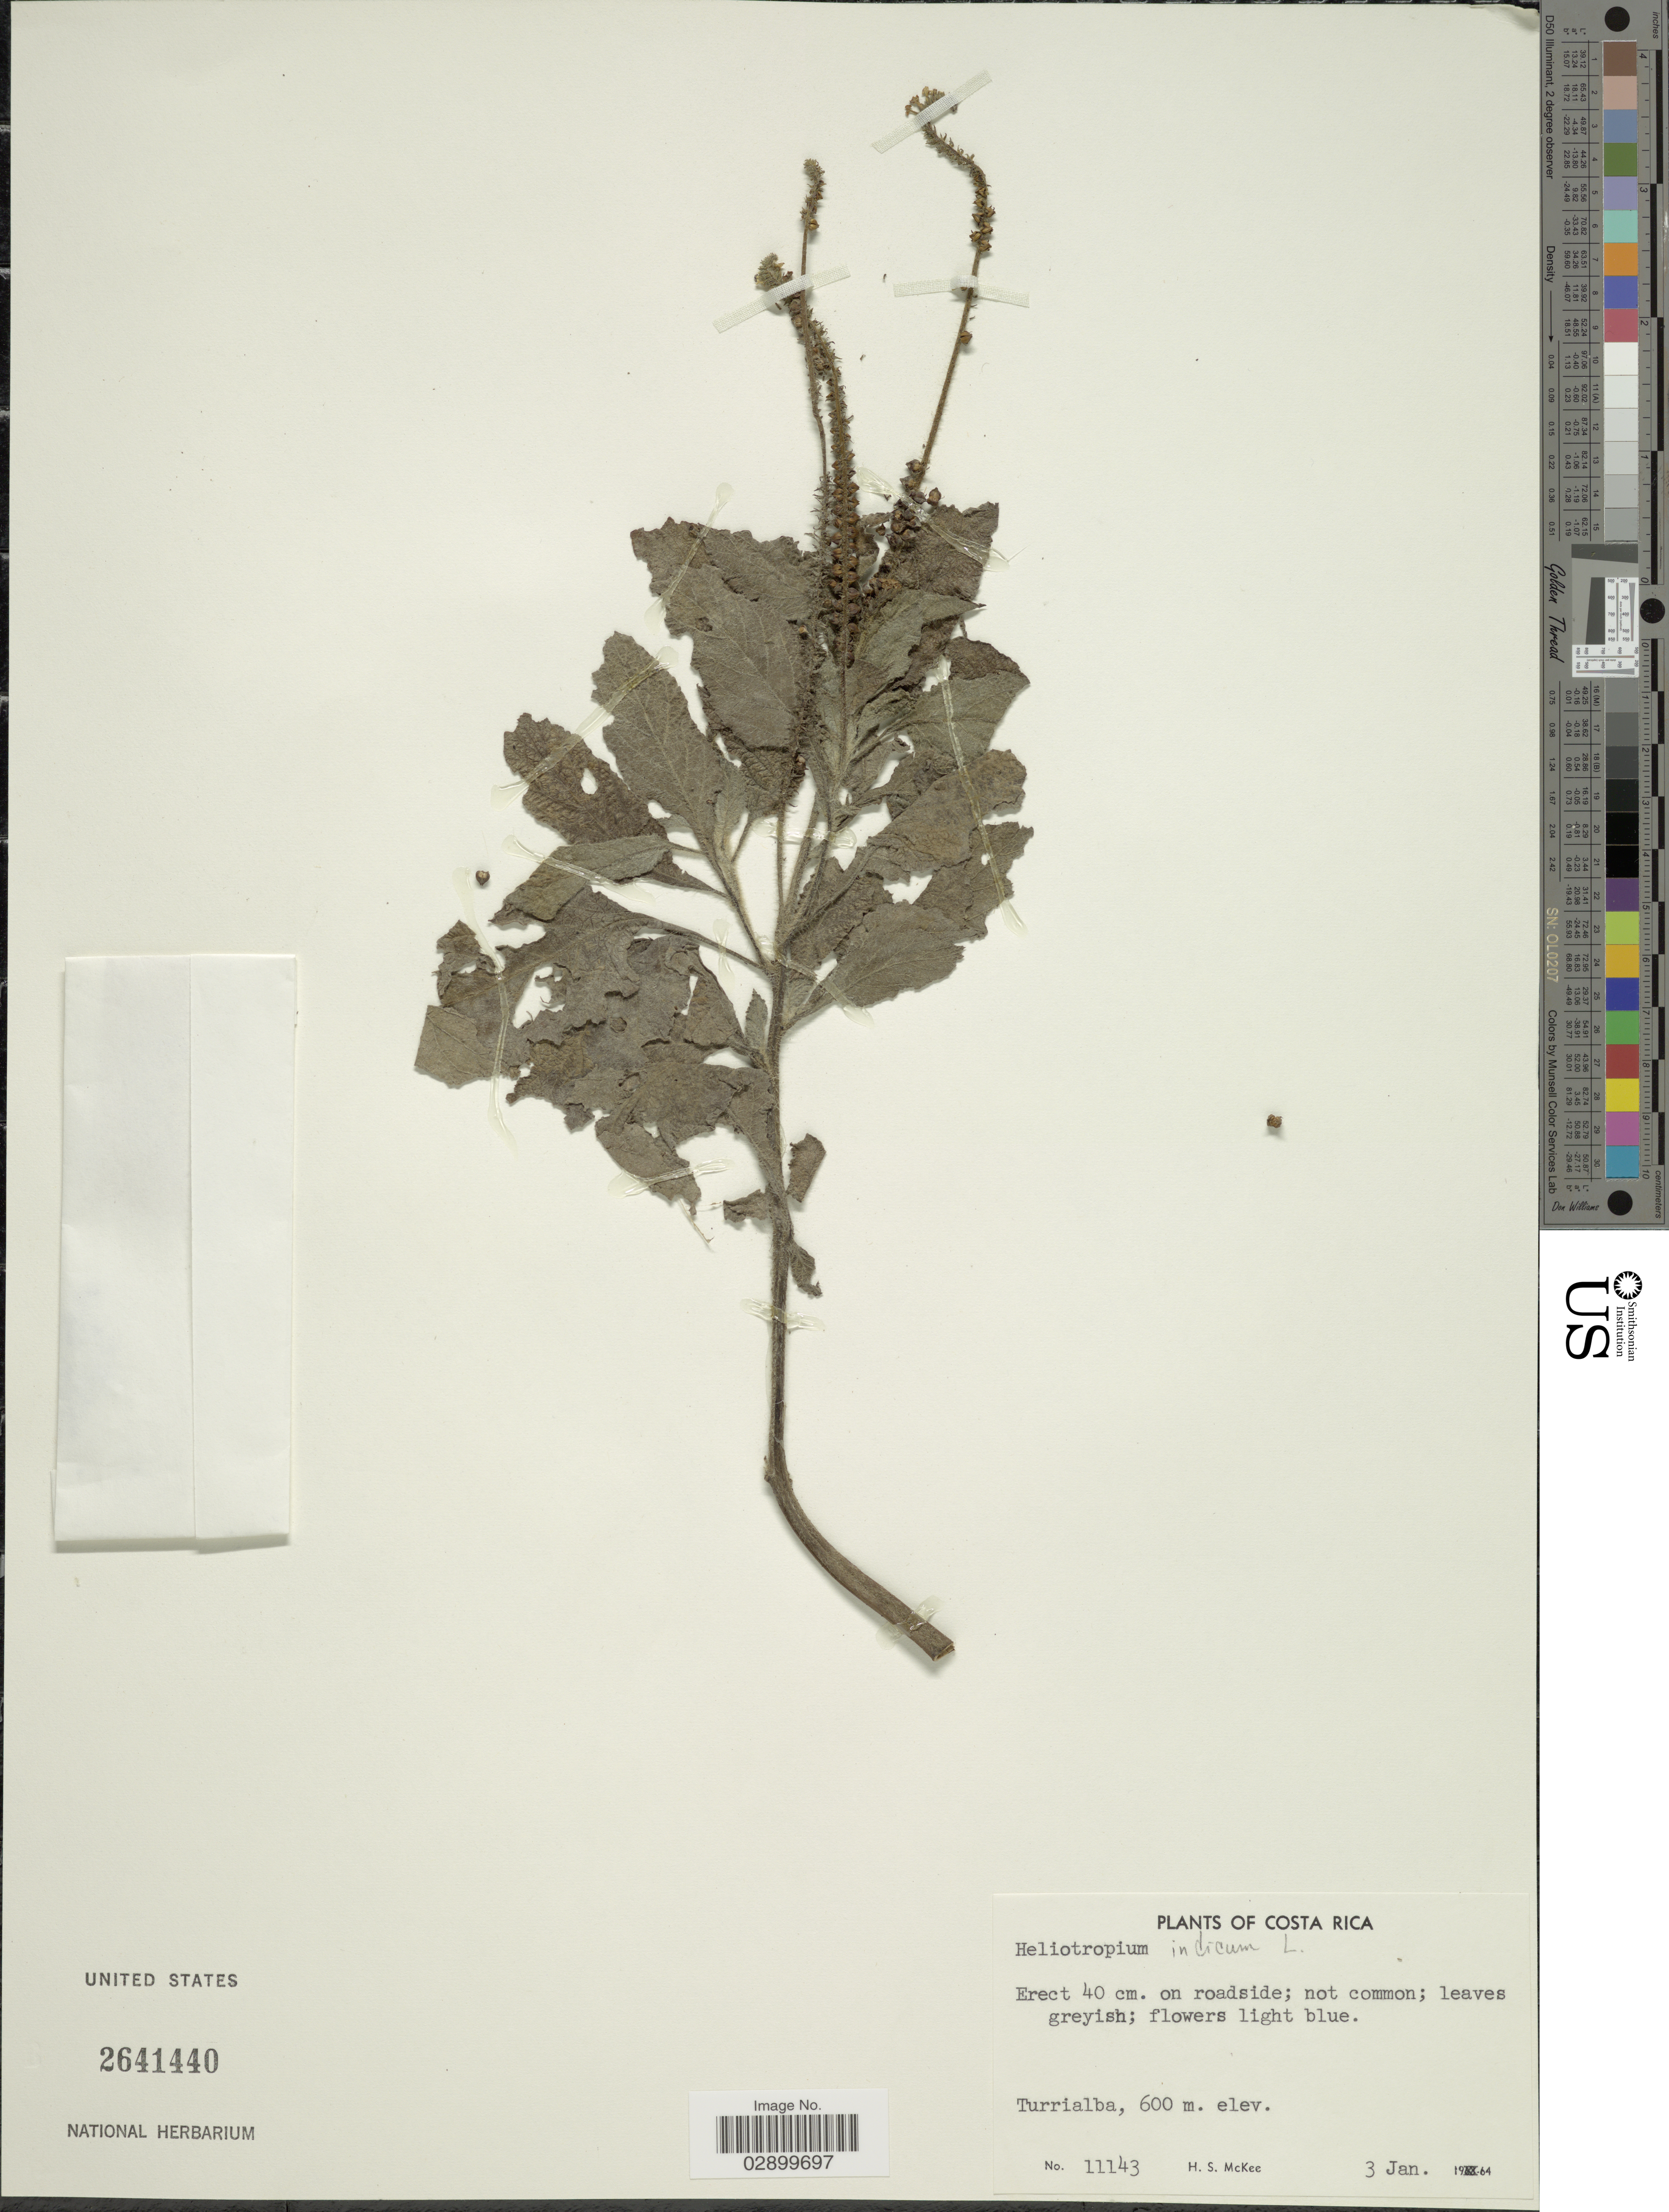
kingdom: Plantae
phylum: Tracheophyta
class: Magnoliopsida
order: Boraginales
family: Heliotropiaceae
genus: Heliotropium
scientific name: Heliotropium indicum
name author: L.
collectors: H. S. McKee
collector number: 11143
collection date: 1964-01-03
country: Costa Rica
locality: Turrialba.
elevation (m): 600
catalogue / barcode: US 2641440